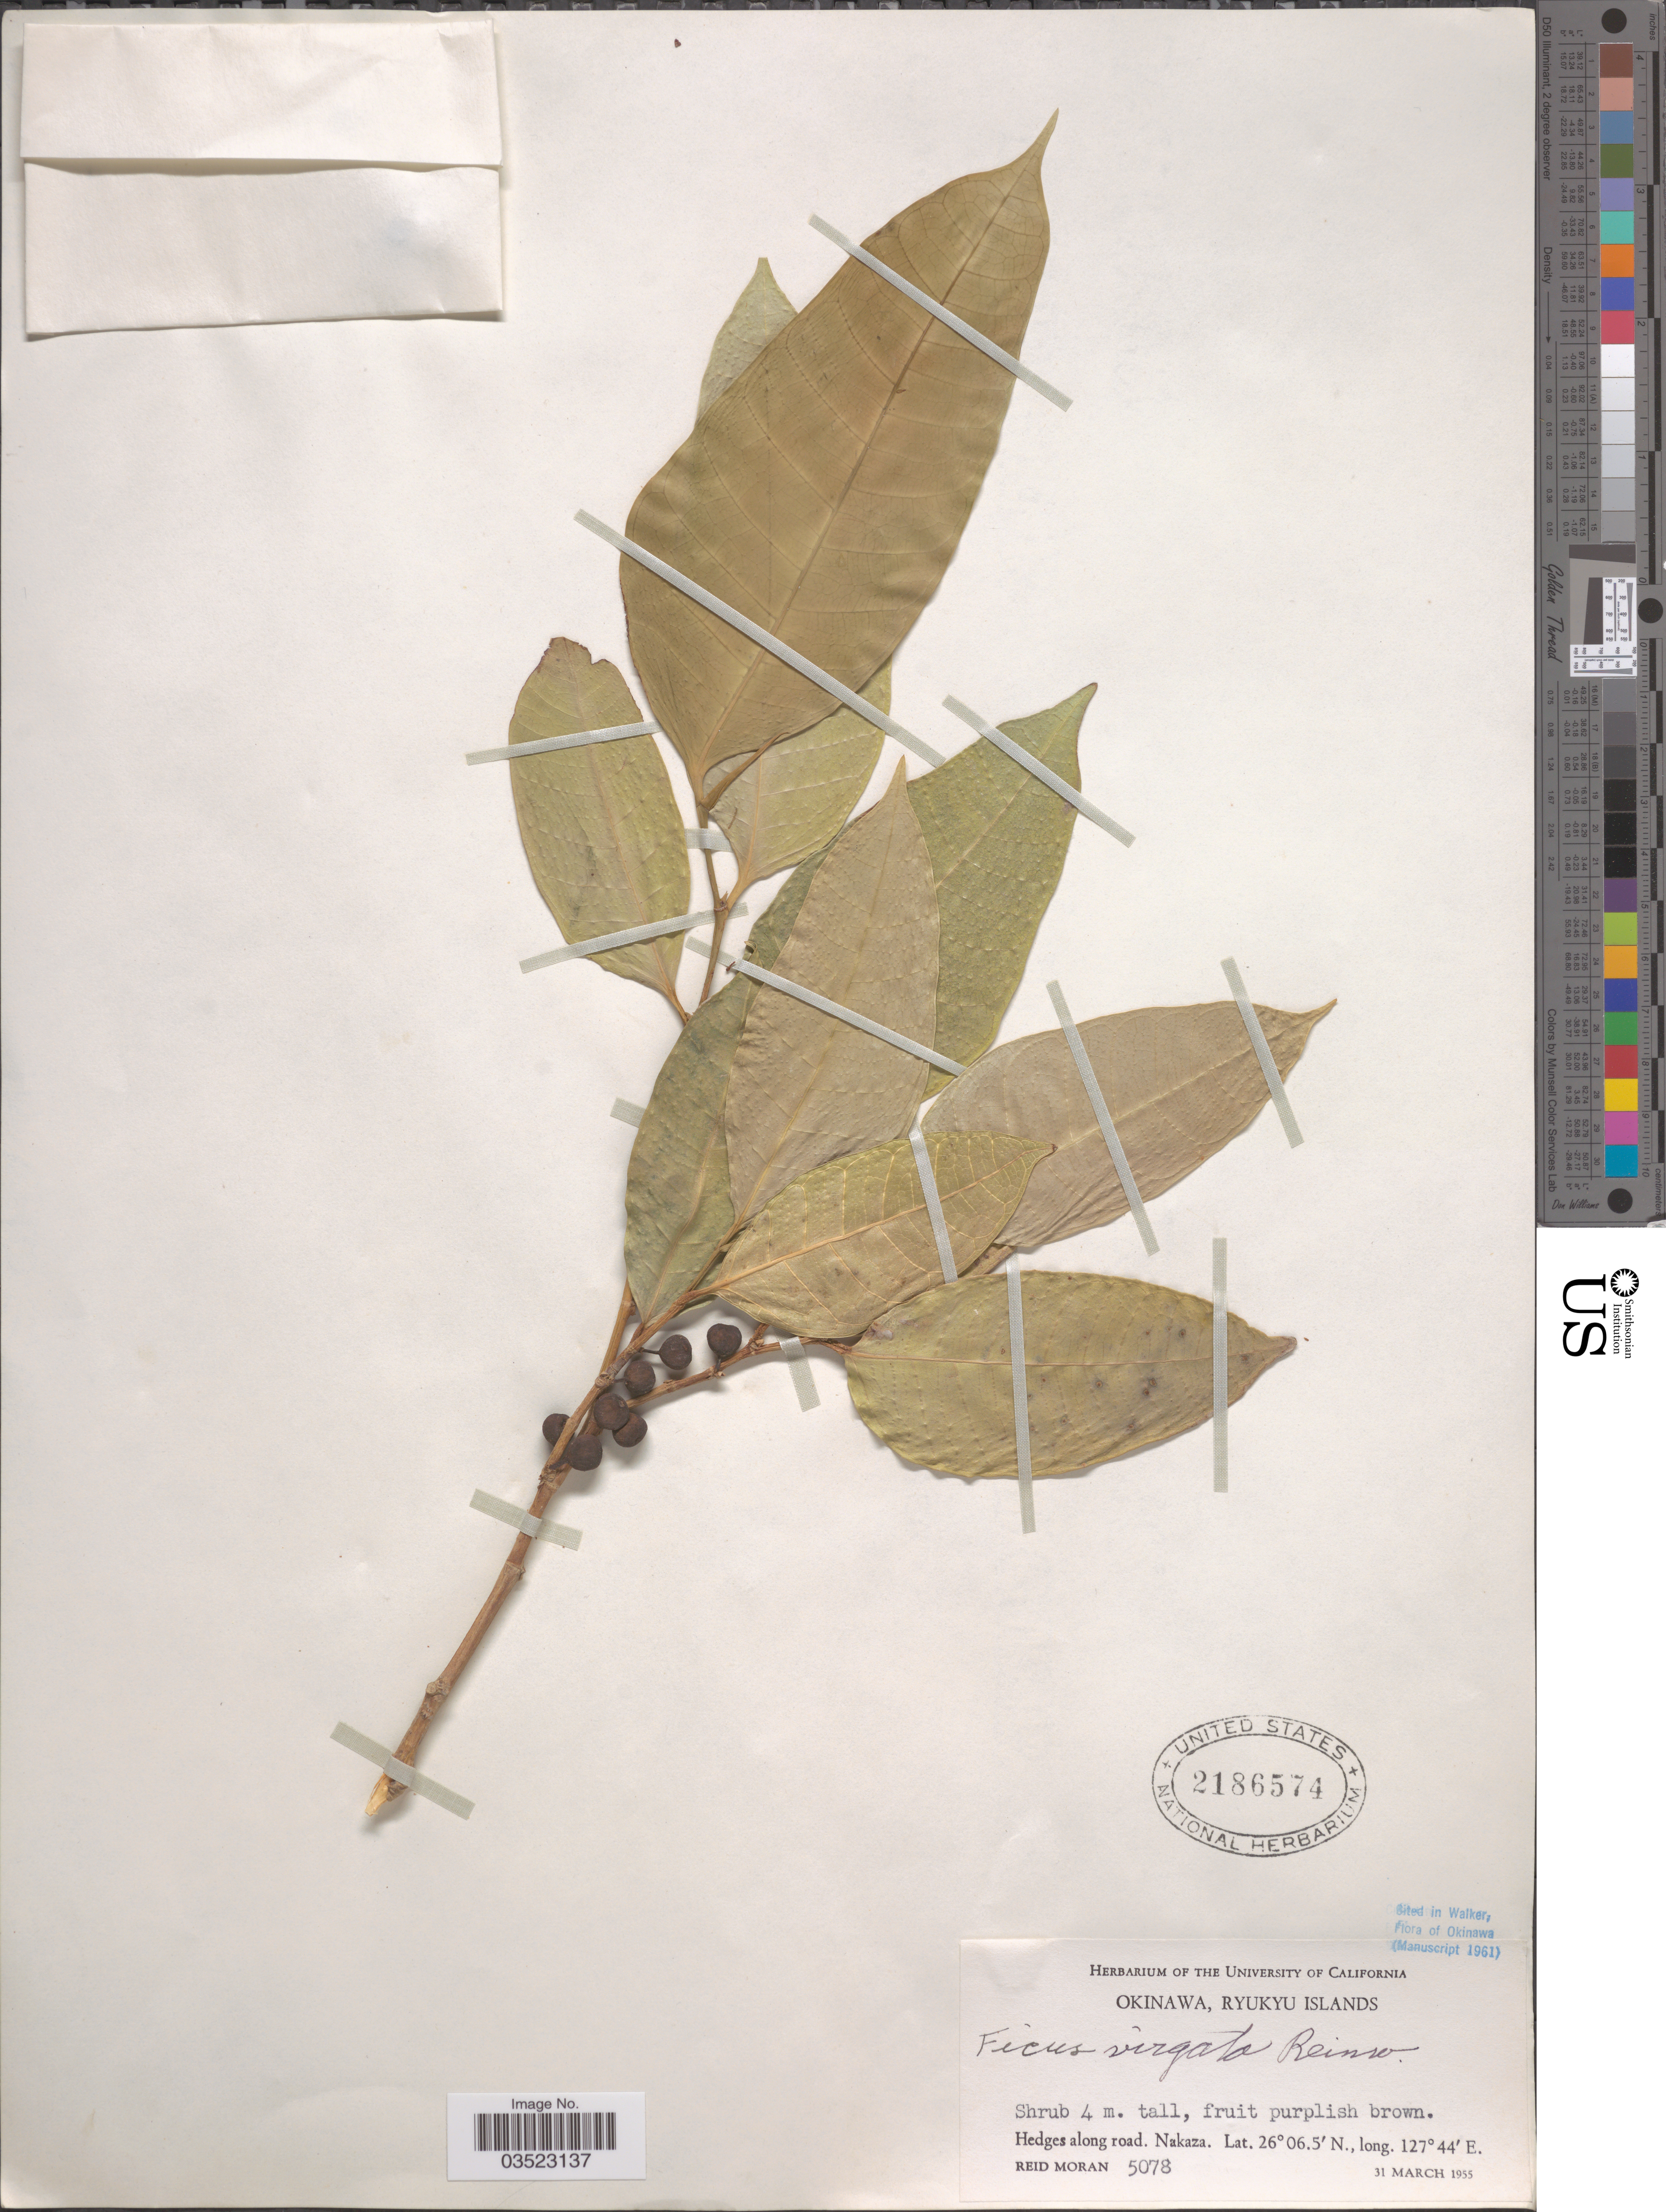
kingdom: Plantae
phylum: Tracheophyta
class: Magnoliopsida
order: Rosales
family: Moraceae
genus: Ficus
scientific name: Ficus virgata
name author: Reinw.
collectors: R. Moran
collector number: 5078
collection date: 1955-03-31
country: Japan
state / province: Okinawa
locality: Ryukyu Islands. Hedges along road. Nakaza.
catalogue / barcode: US 2186574